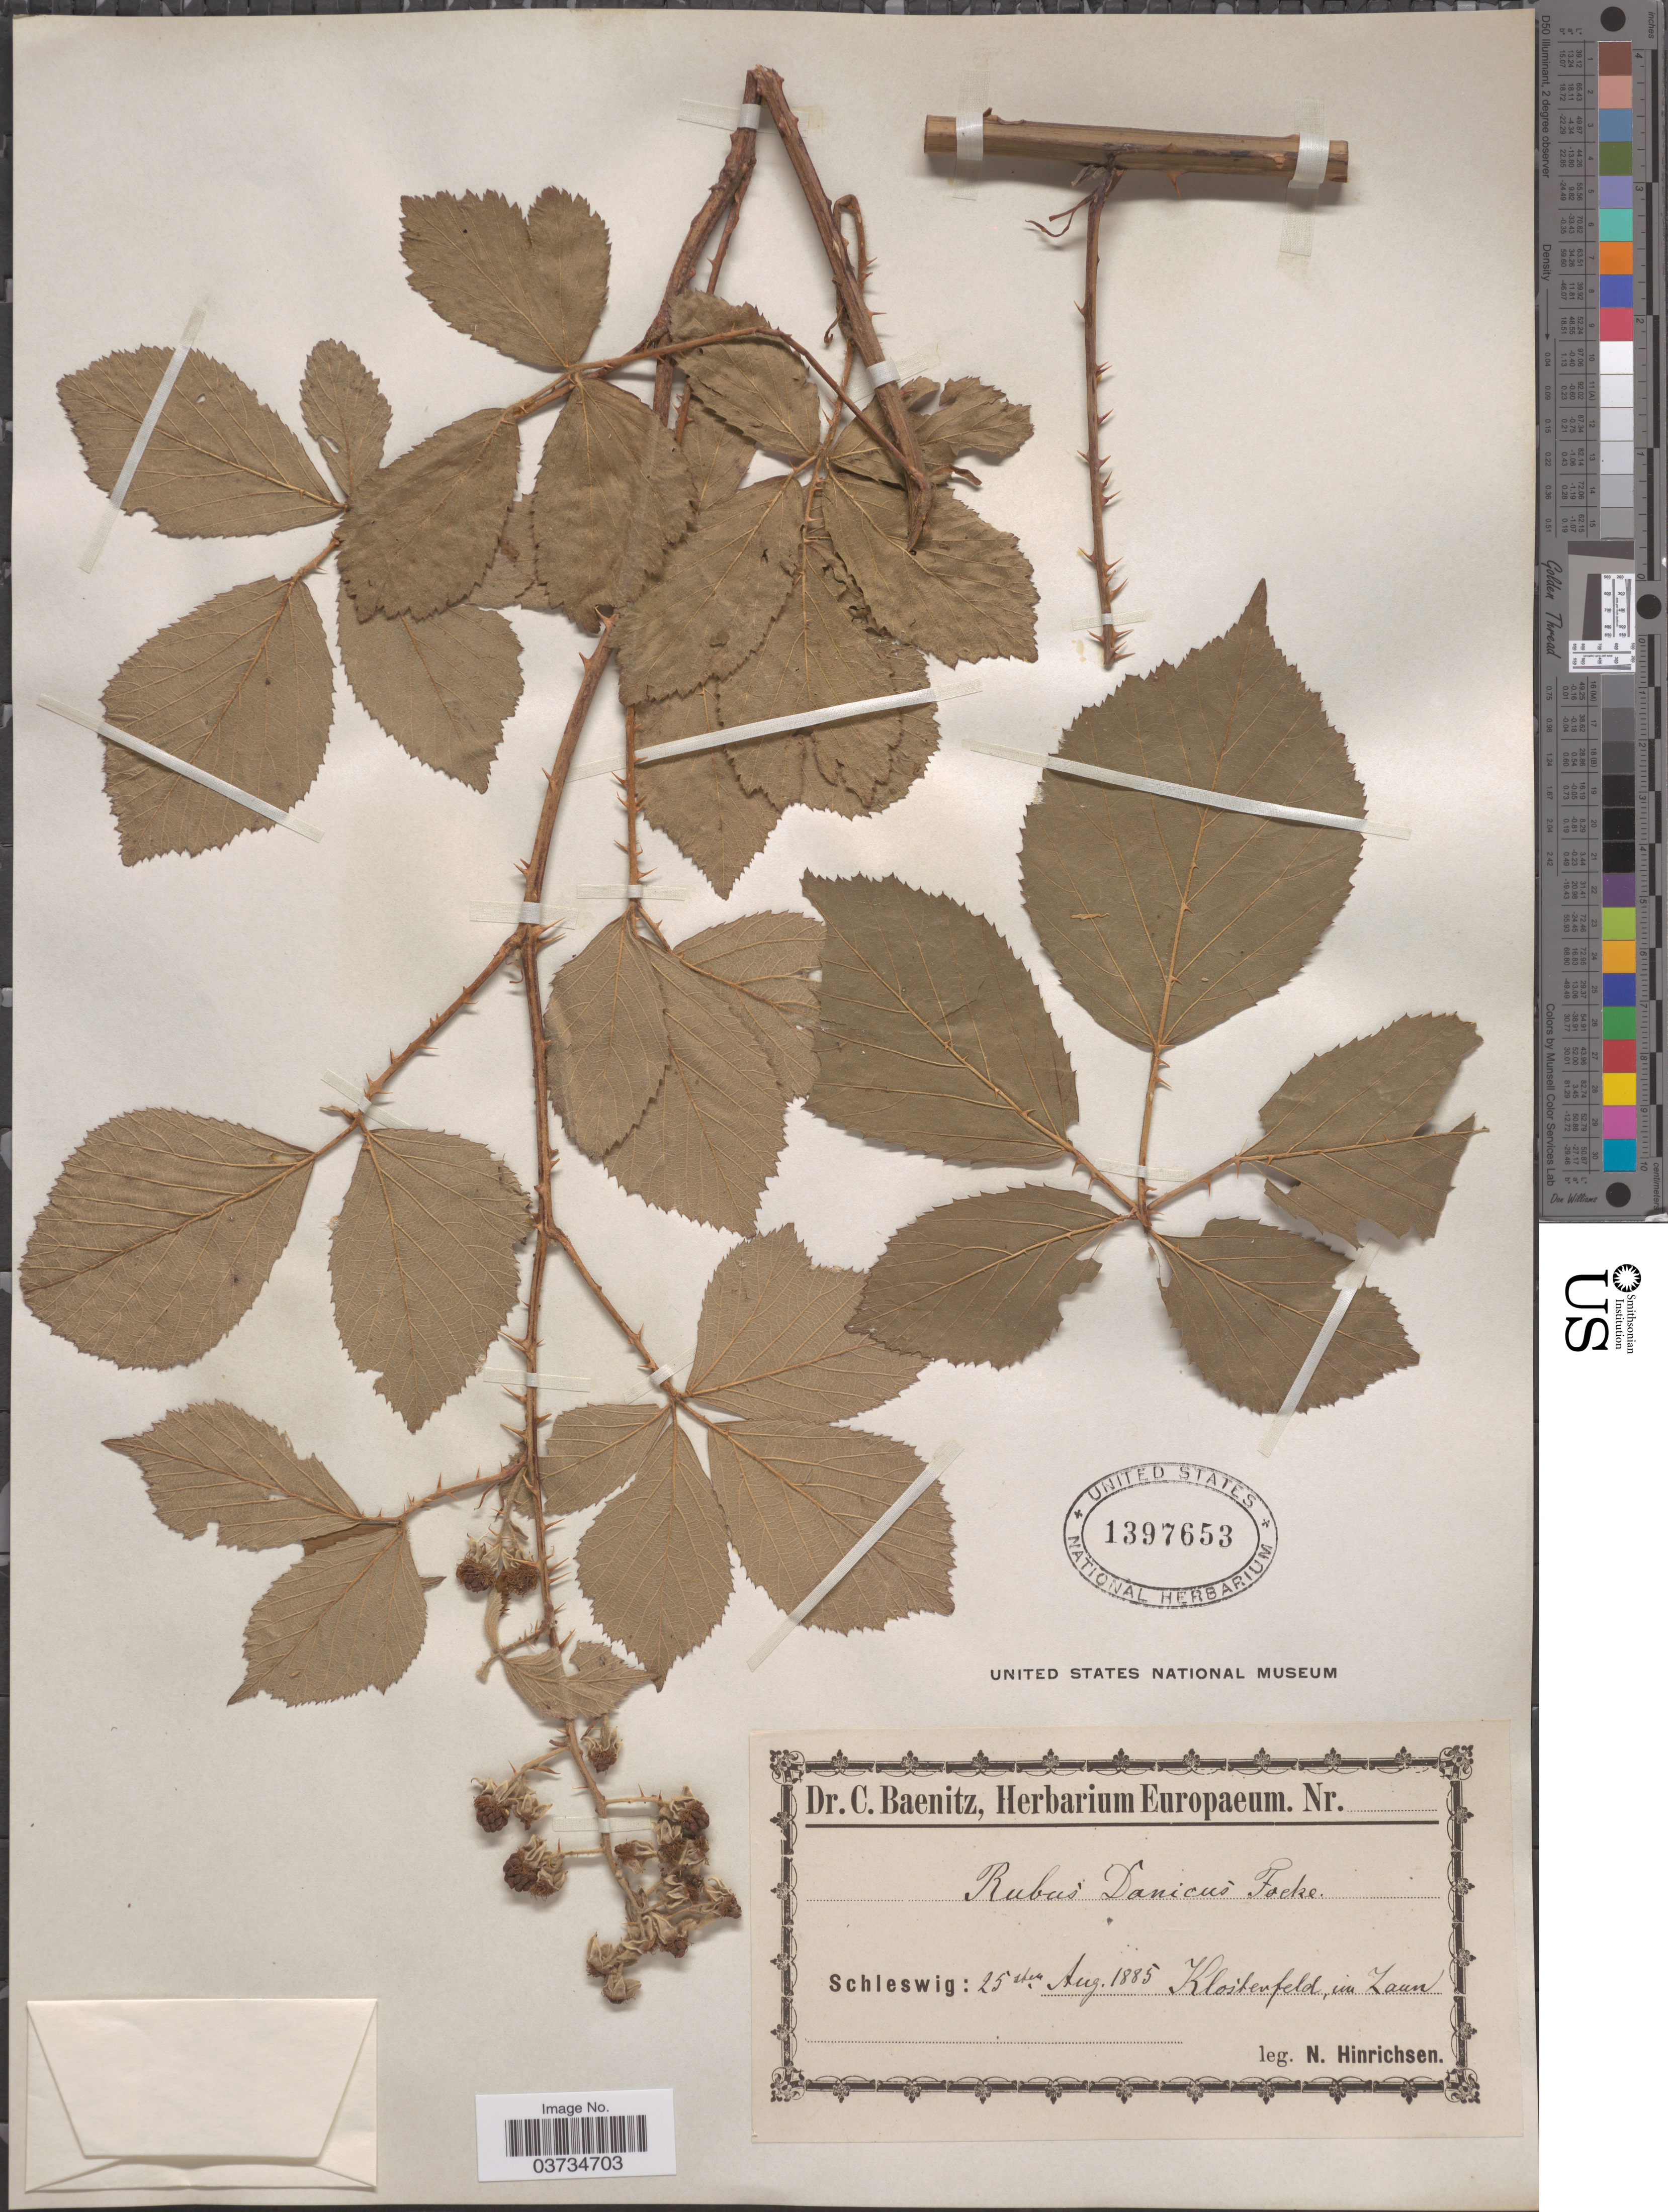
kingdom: Plantae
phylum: Tracheophyta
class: Magnoliopsida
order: Rosales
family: Rosaceae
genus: Rubus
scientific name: Rubus leptothyrsos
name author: G. Braun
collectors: N. Henrichsen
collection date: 1885-08-25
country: Germany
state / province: Schleswig-Holstein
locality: Schleswig: Klosterfeld, im Zaun [interpreted].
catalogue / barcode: US 1397653